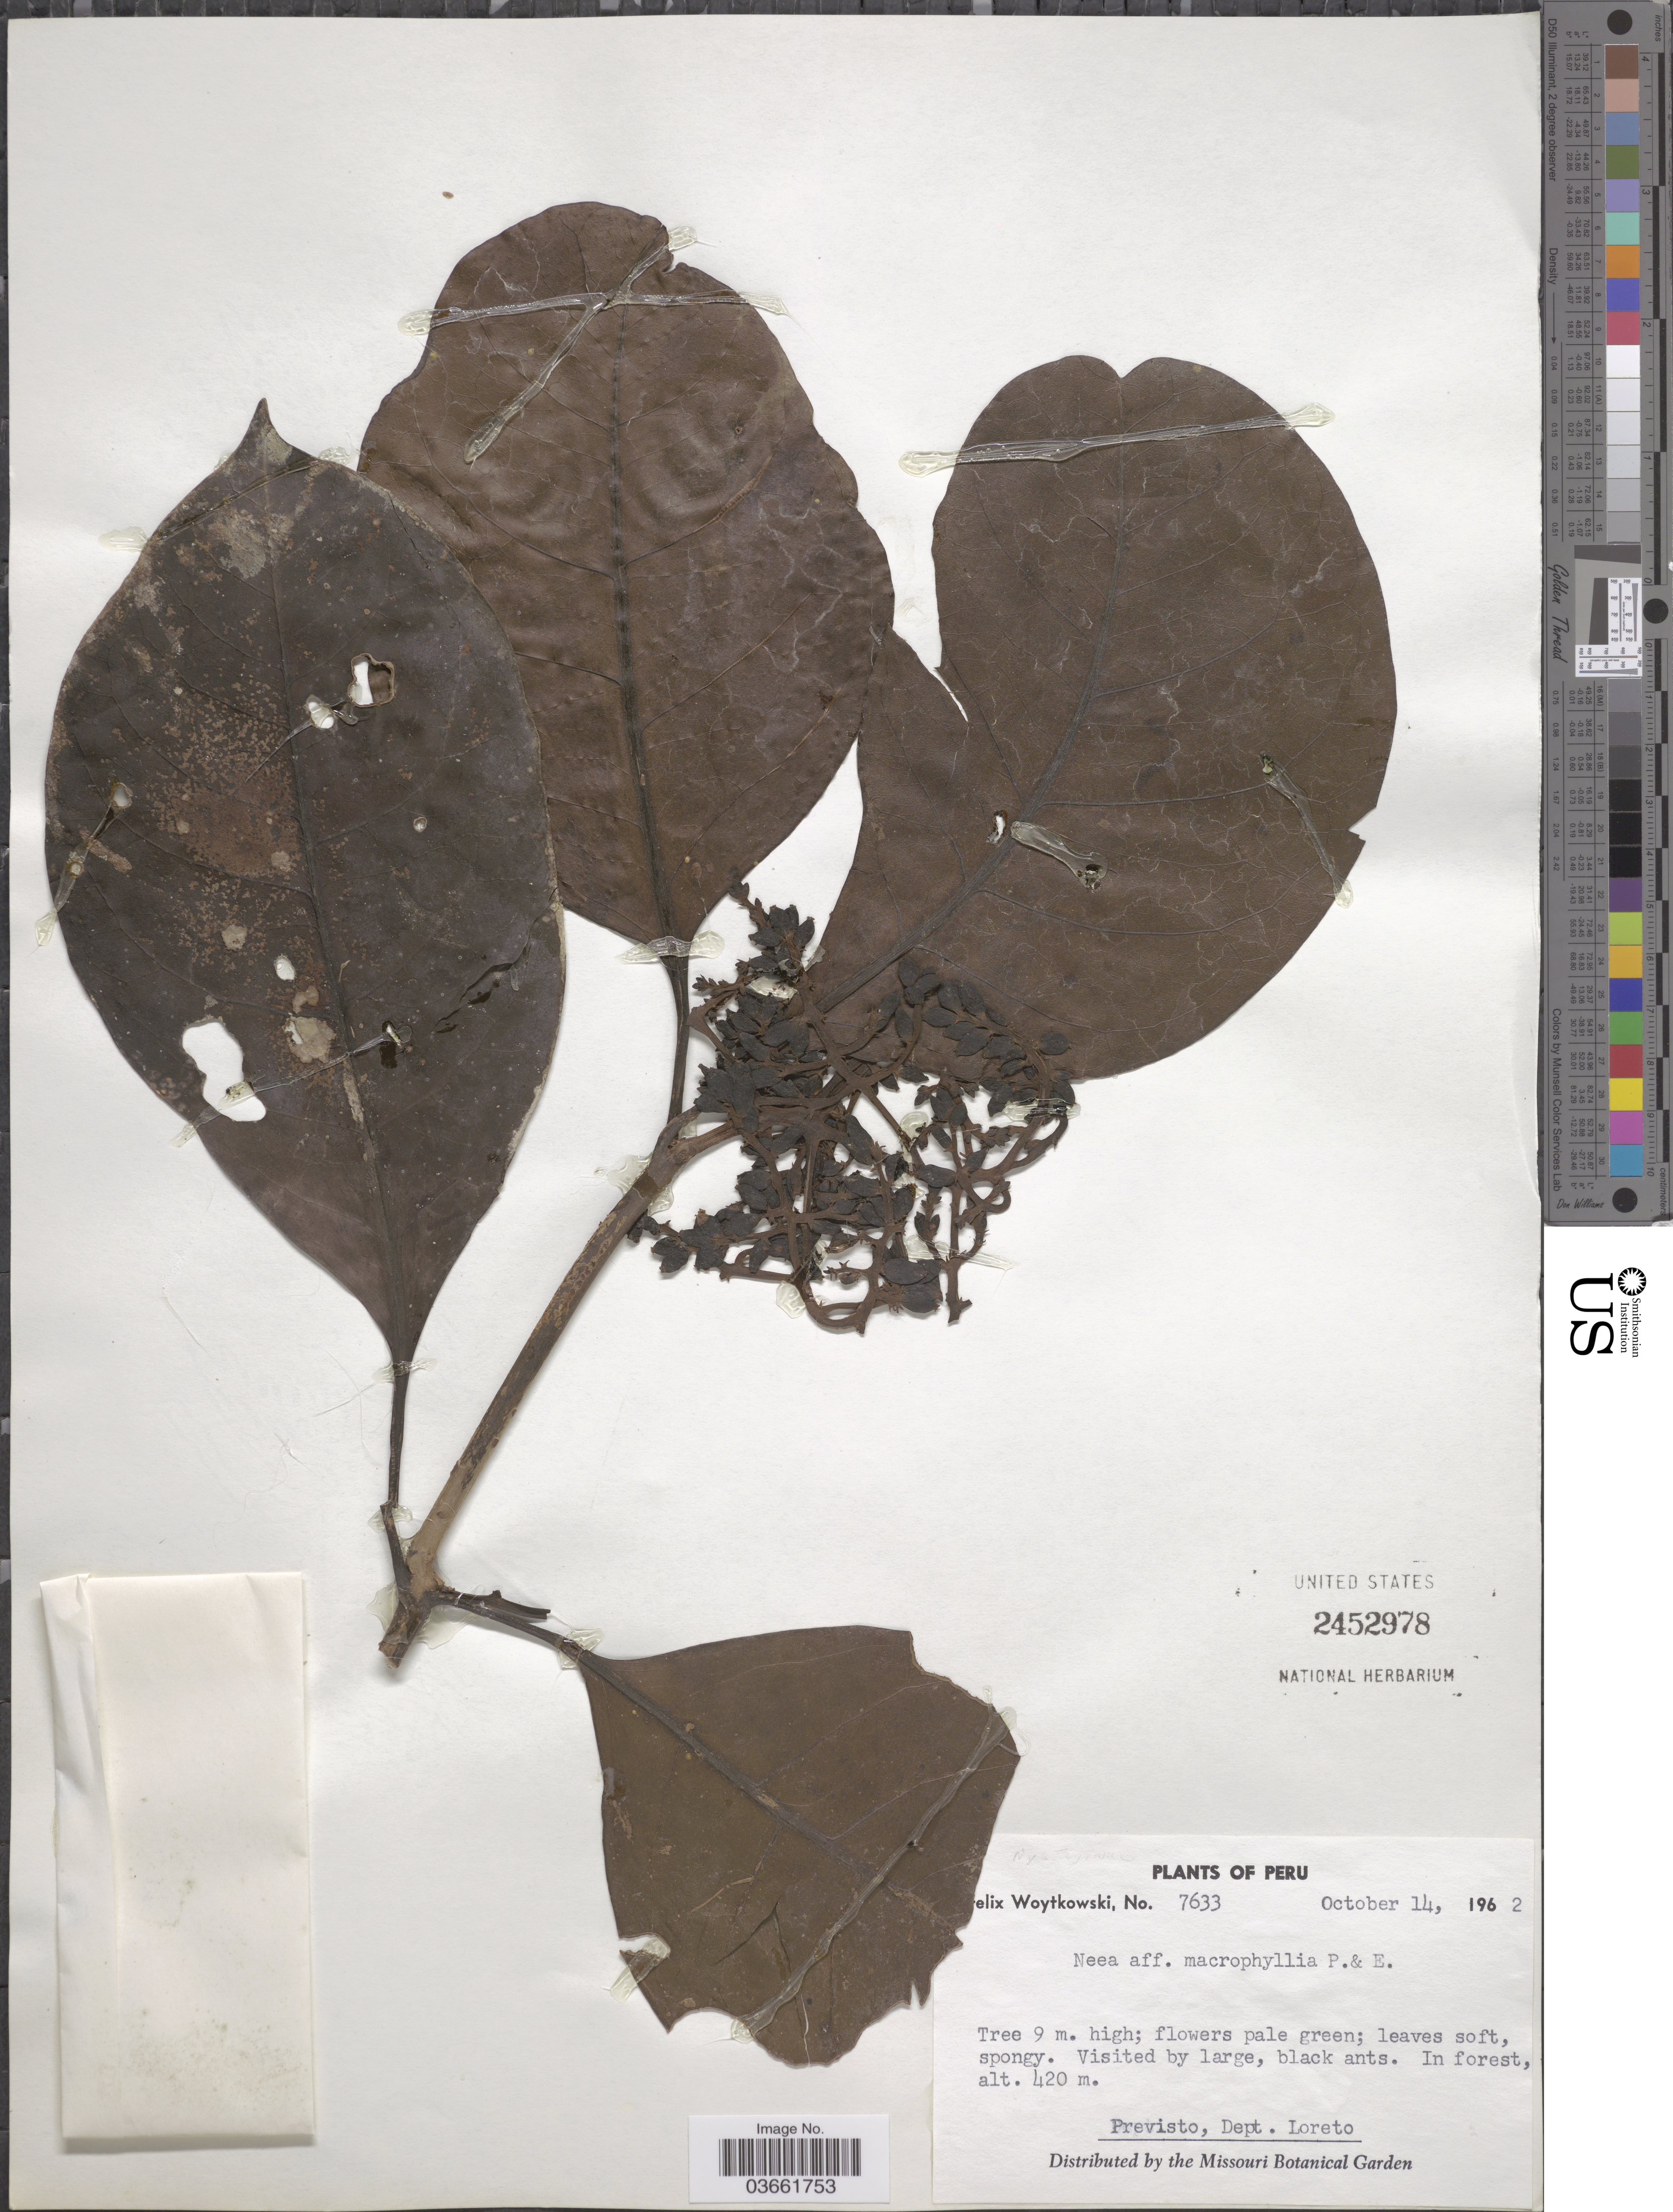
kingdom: Plantae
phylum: Tracheophyta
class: Magnoliopsida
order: Caryophyllales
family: Nyctaginaceae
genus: Neea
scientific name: Neea macrophylla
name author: Britton ex Rusby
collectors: F. Woytkowski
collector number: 7633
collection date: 1962-10-14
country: Peru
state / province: Loreto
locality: Previsto, Dept. Loreto.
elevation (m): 420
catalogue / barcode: US 2452978